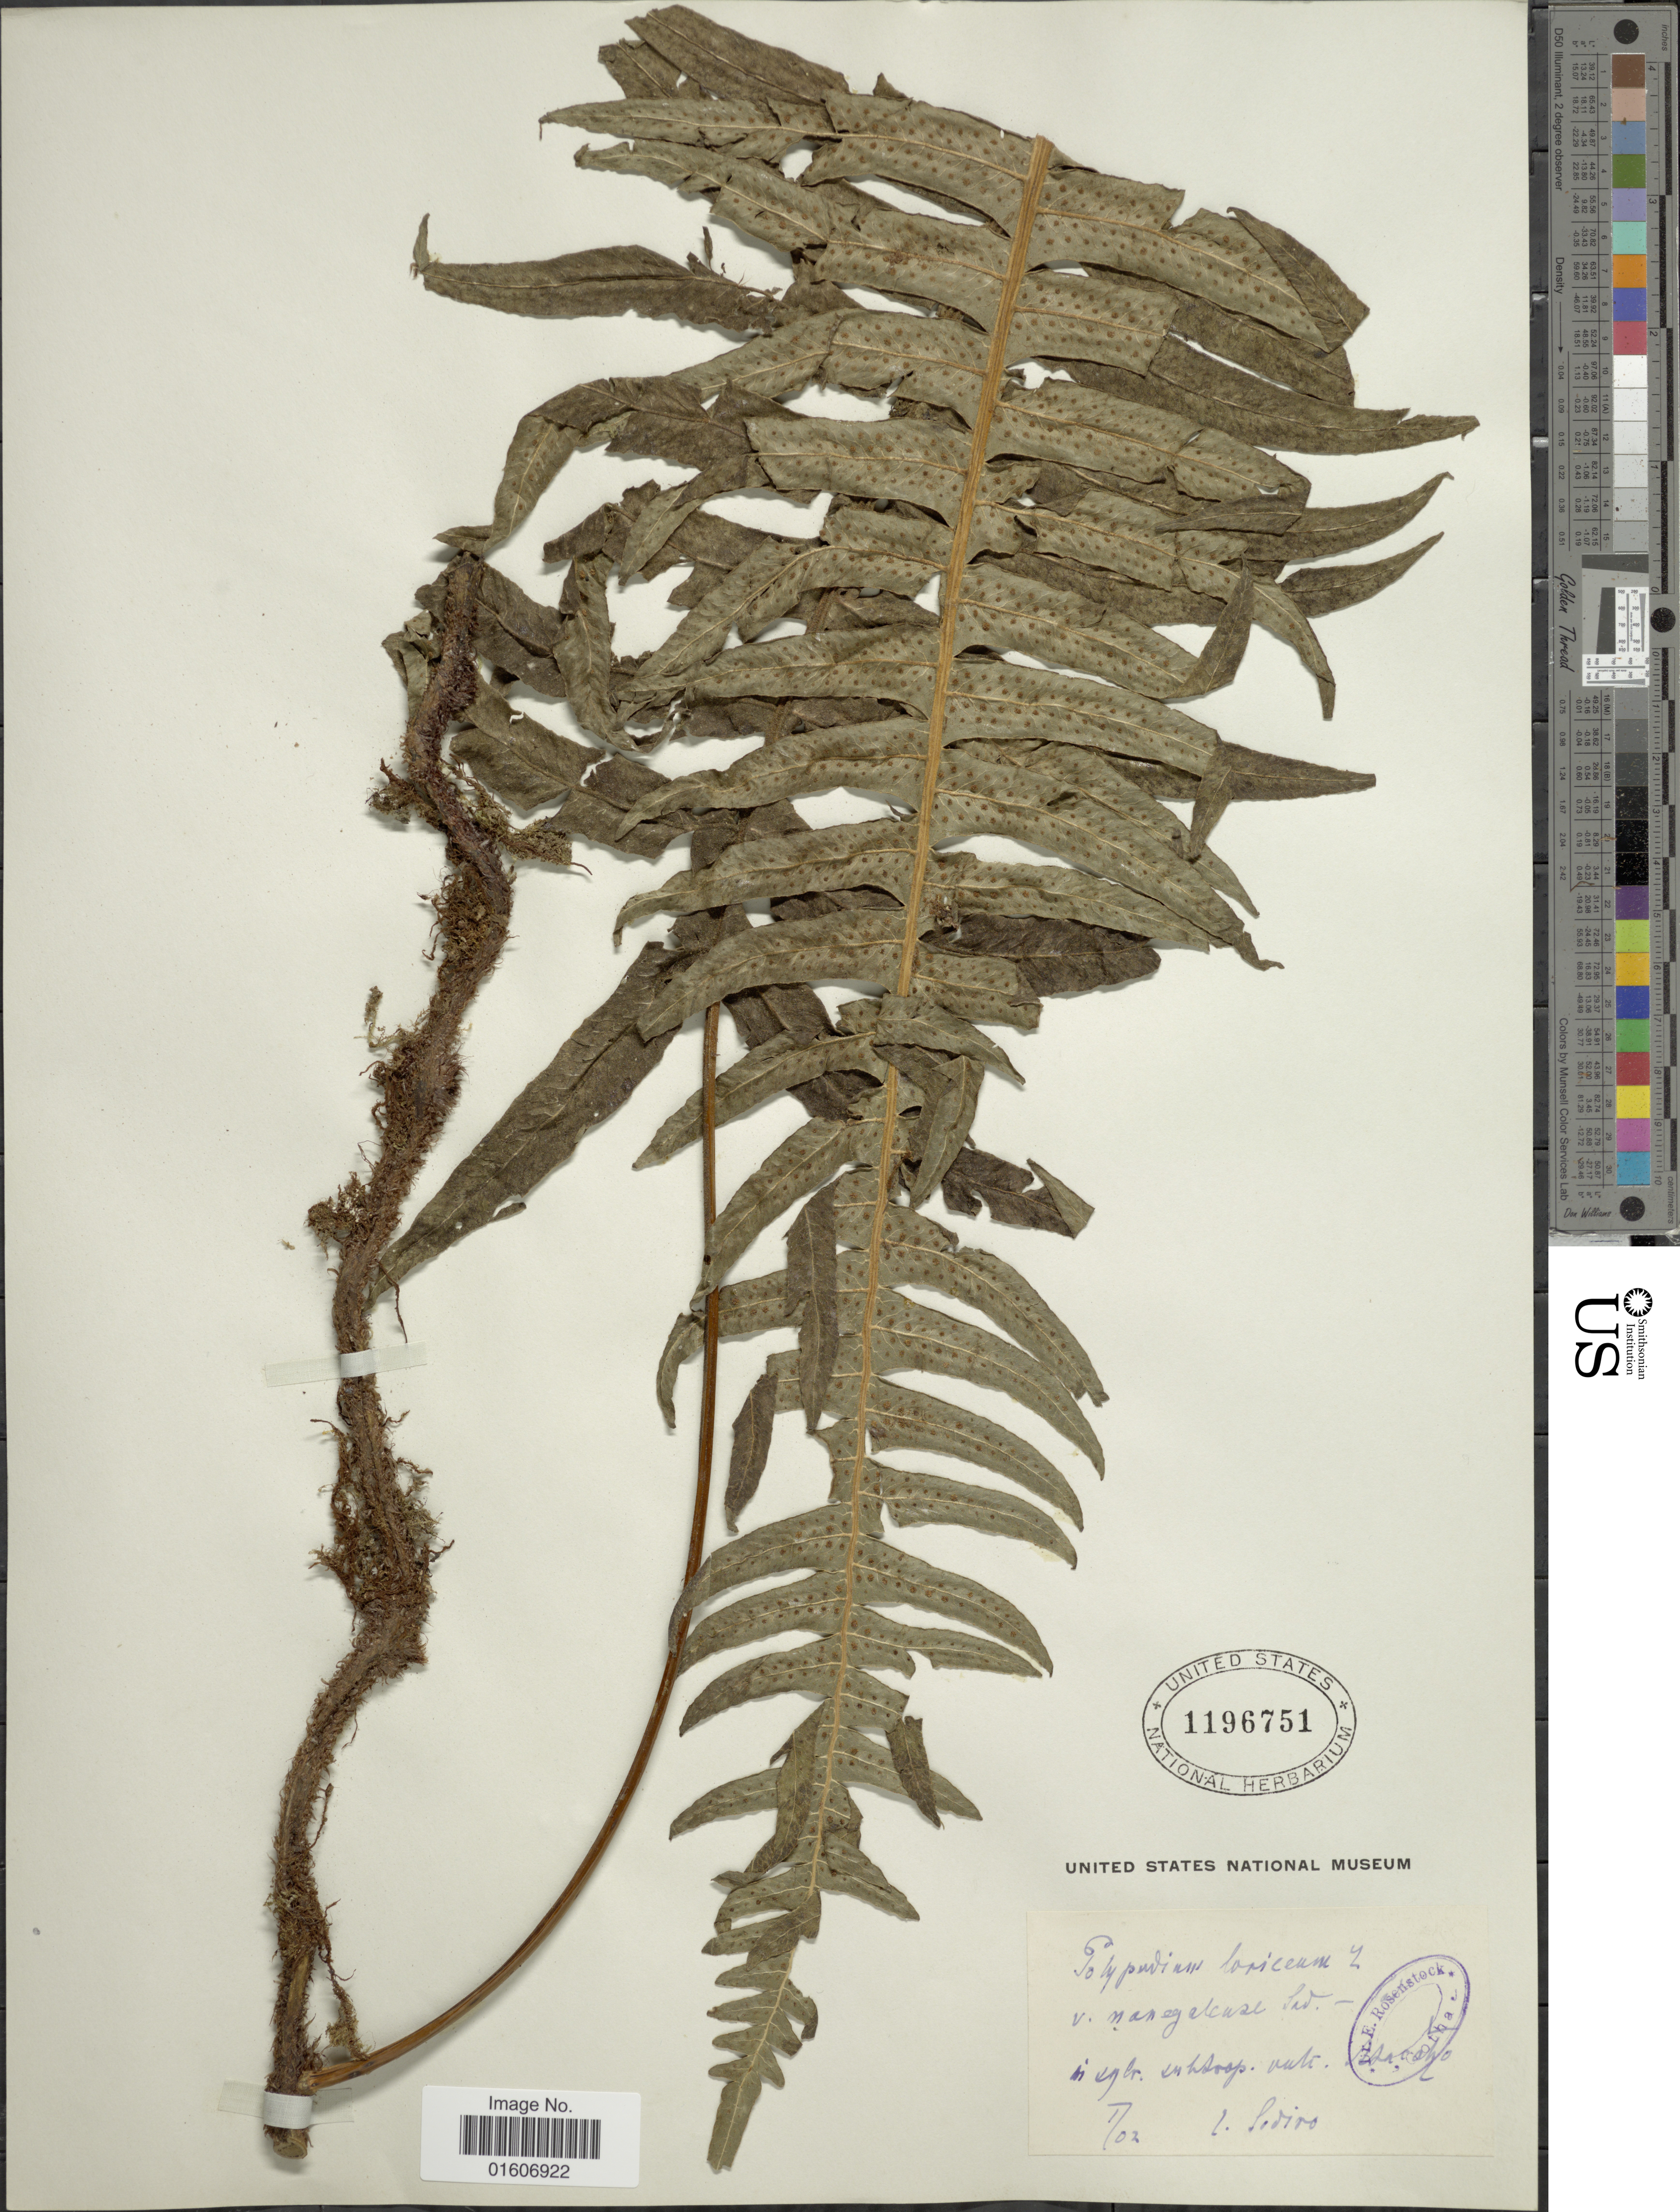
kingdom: Plantae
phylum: Tracheophyta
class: Polypodiopsida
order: Polypodiales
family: Polypodiaceae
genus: Serpocaulon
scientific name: Serpocaulon nanegalense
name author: (Sod.) A.R. Sm.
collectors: Sodiro, --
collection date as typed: Transcribed d/m/y: /1/2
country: Ecuador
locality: In sylv subtrop vulc. Atacazo.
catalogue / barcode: US 1196751